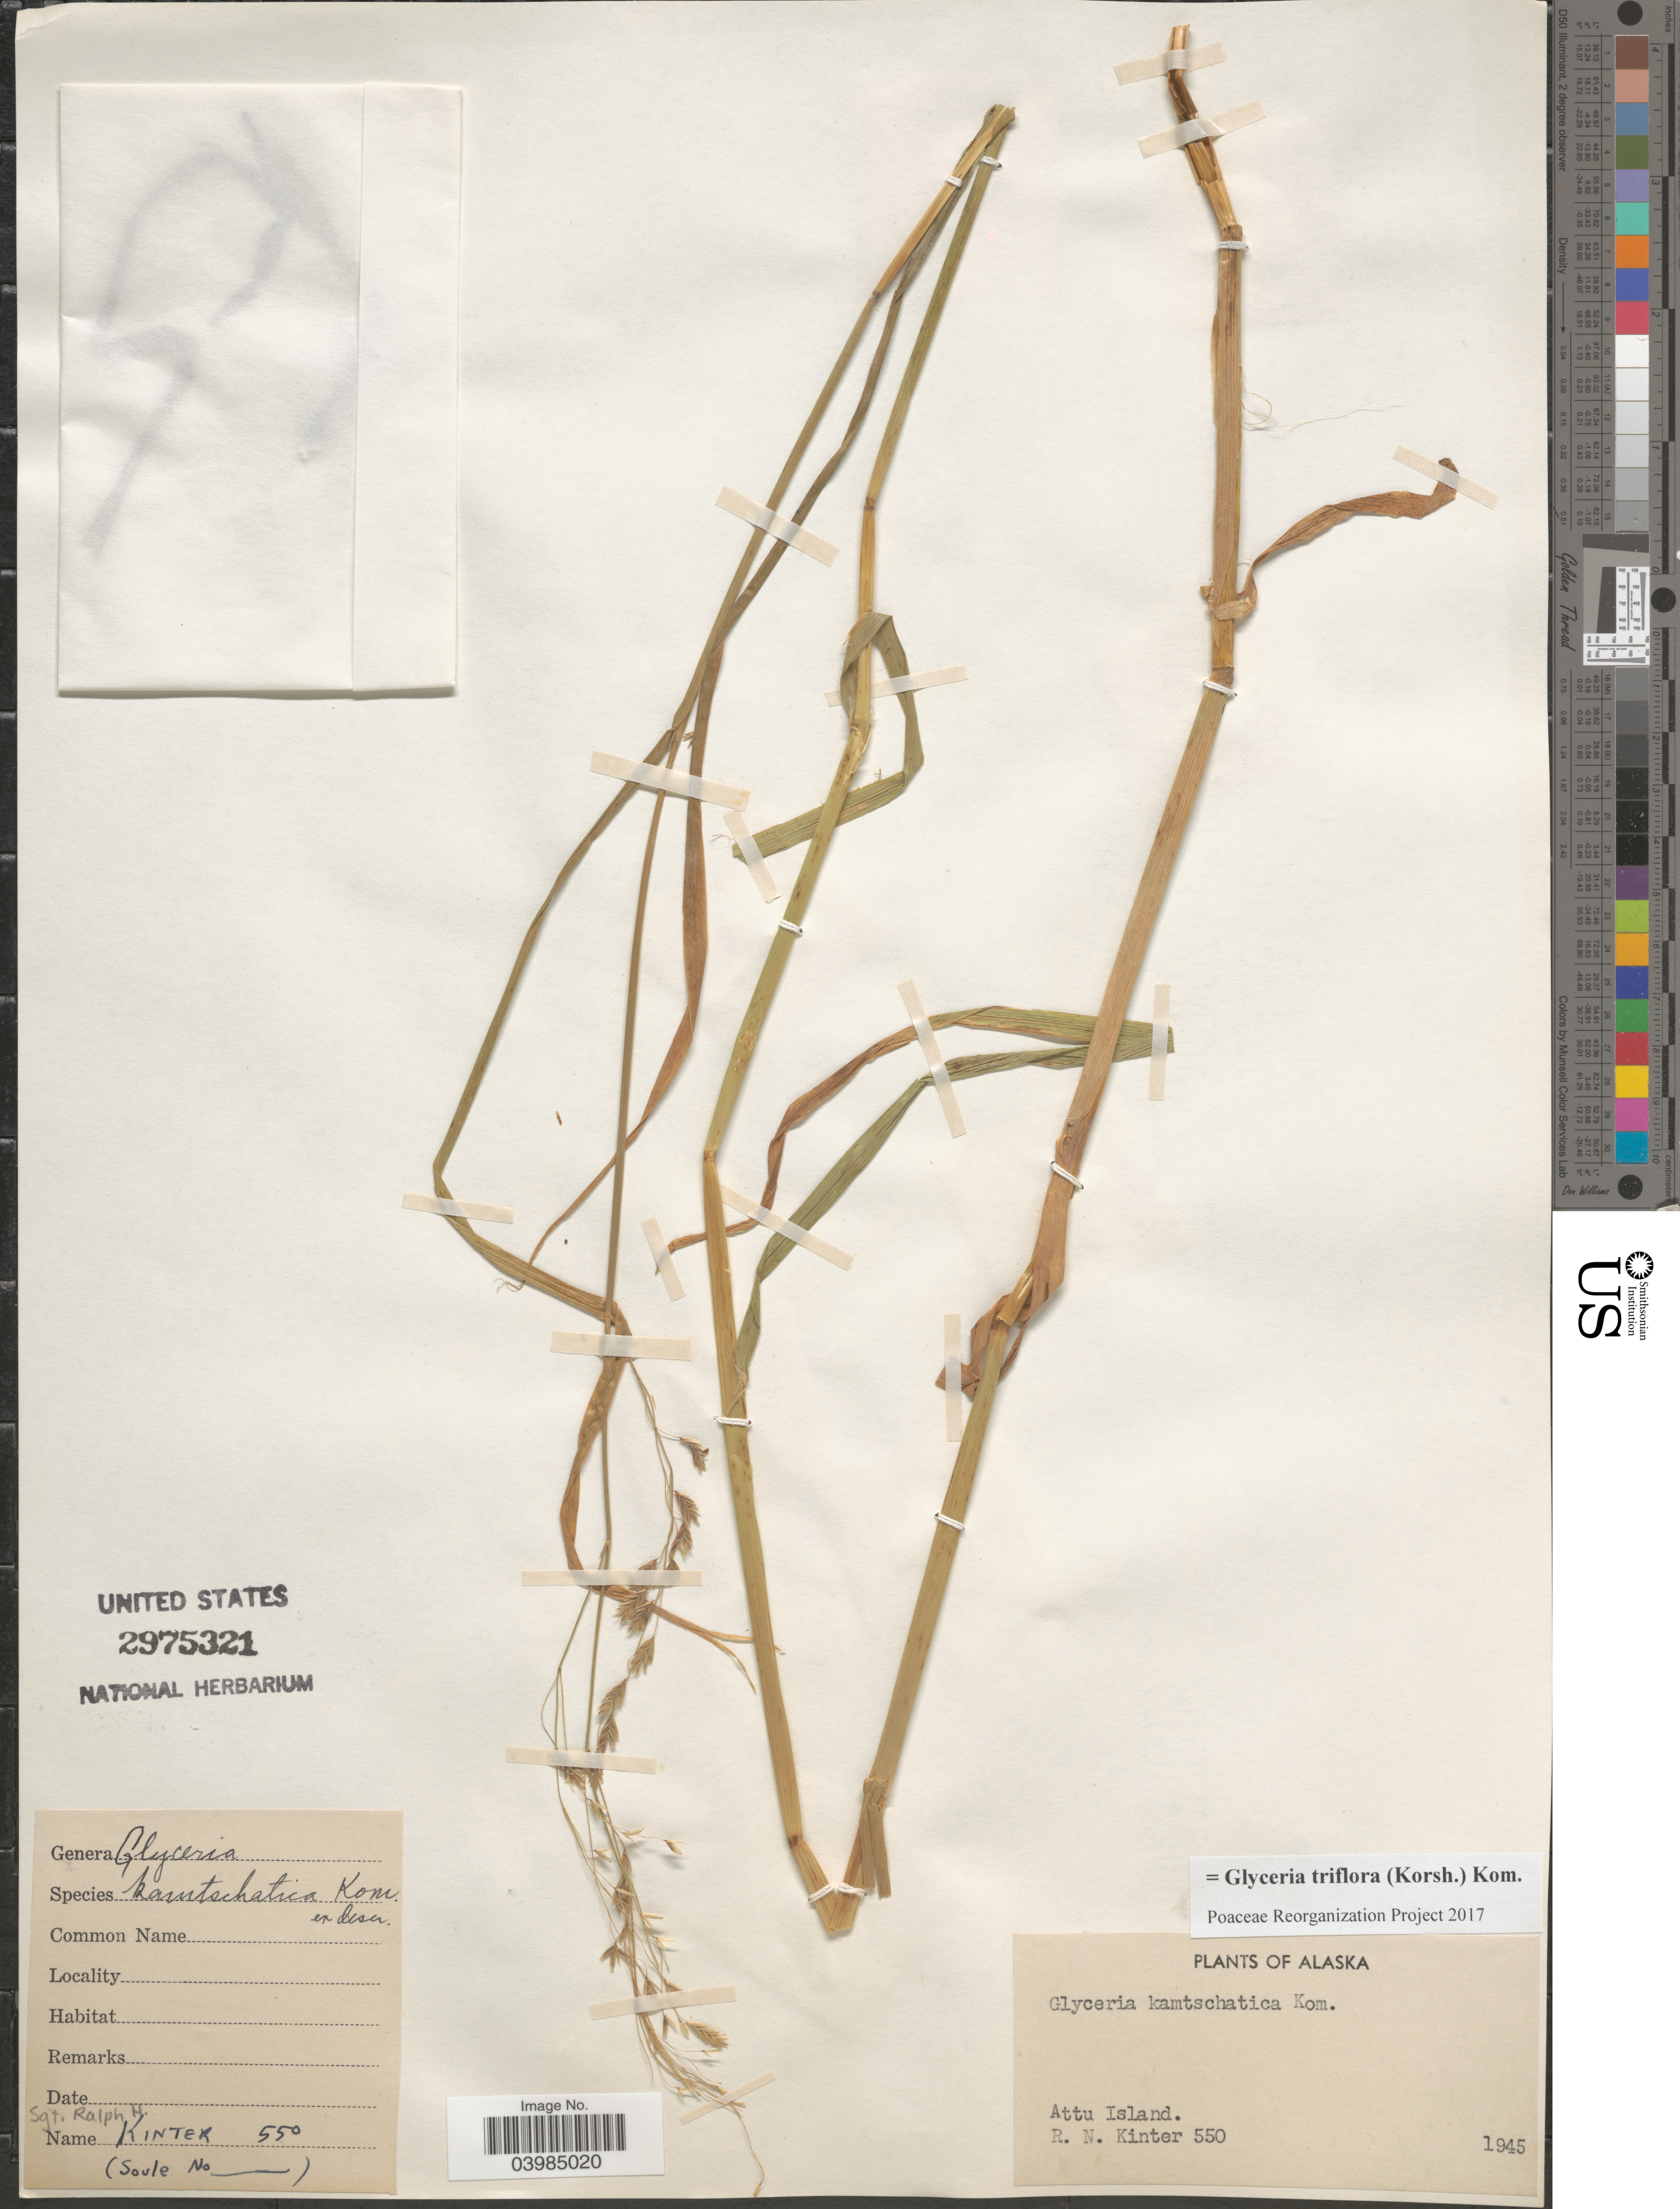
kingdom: Plantae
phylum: Tracheophyta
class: Liliopsida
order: Poales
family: Poaceae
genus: Glyceria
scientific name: Glyceria triflora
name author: (Korsh.) Kom.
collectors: R. Kinter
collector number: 550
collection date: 1945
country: United States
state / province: Alaska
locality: Attu Island.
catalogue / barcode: US 2975321